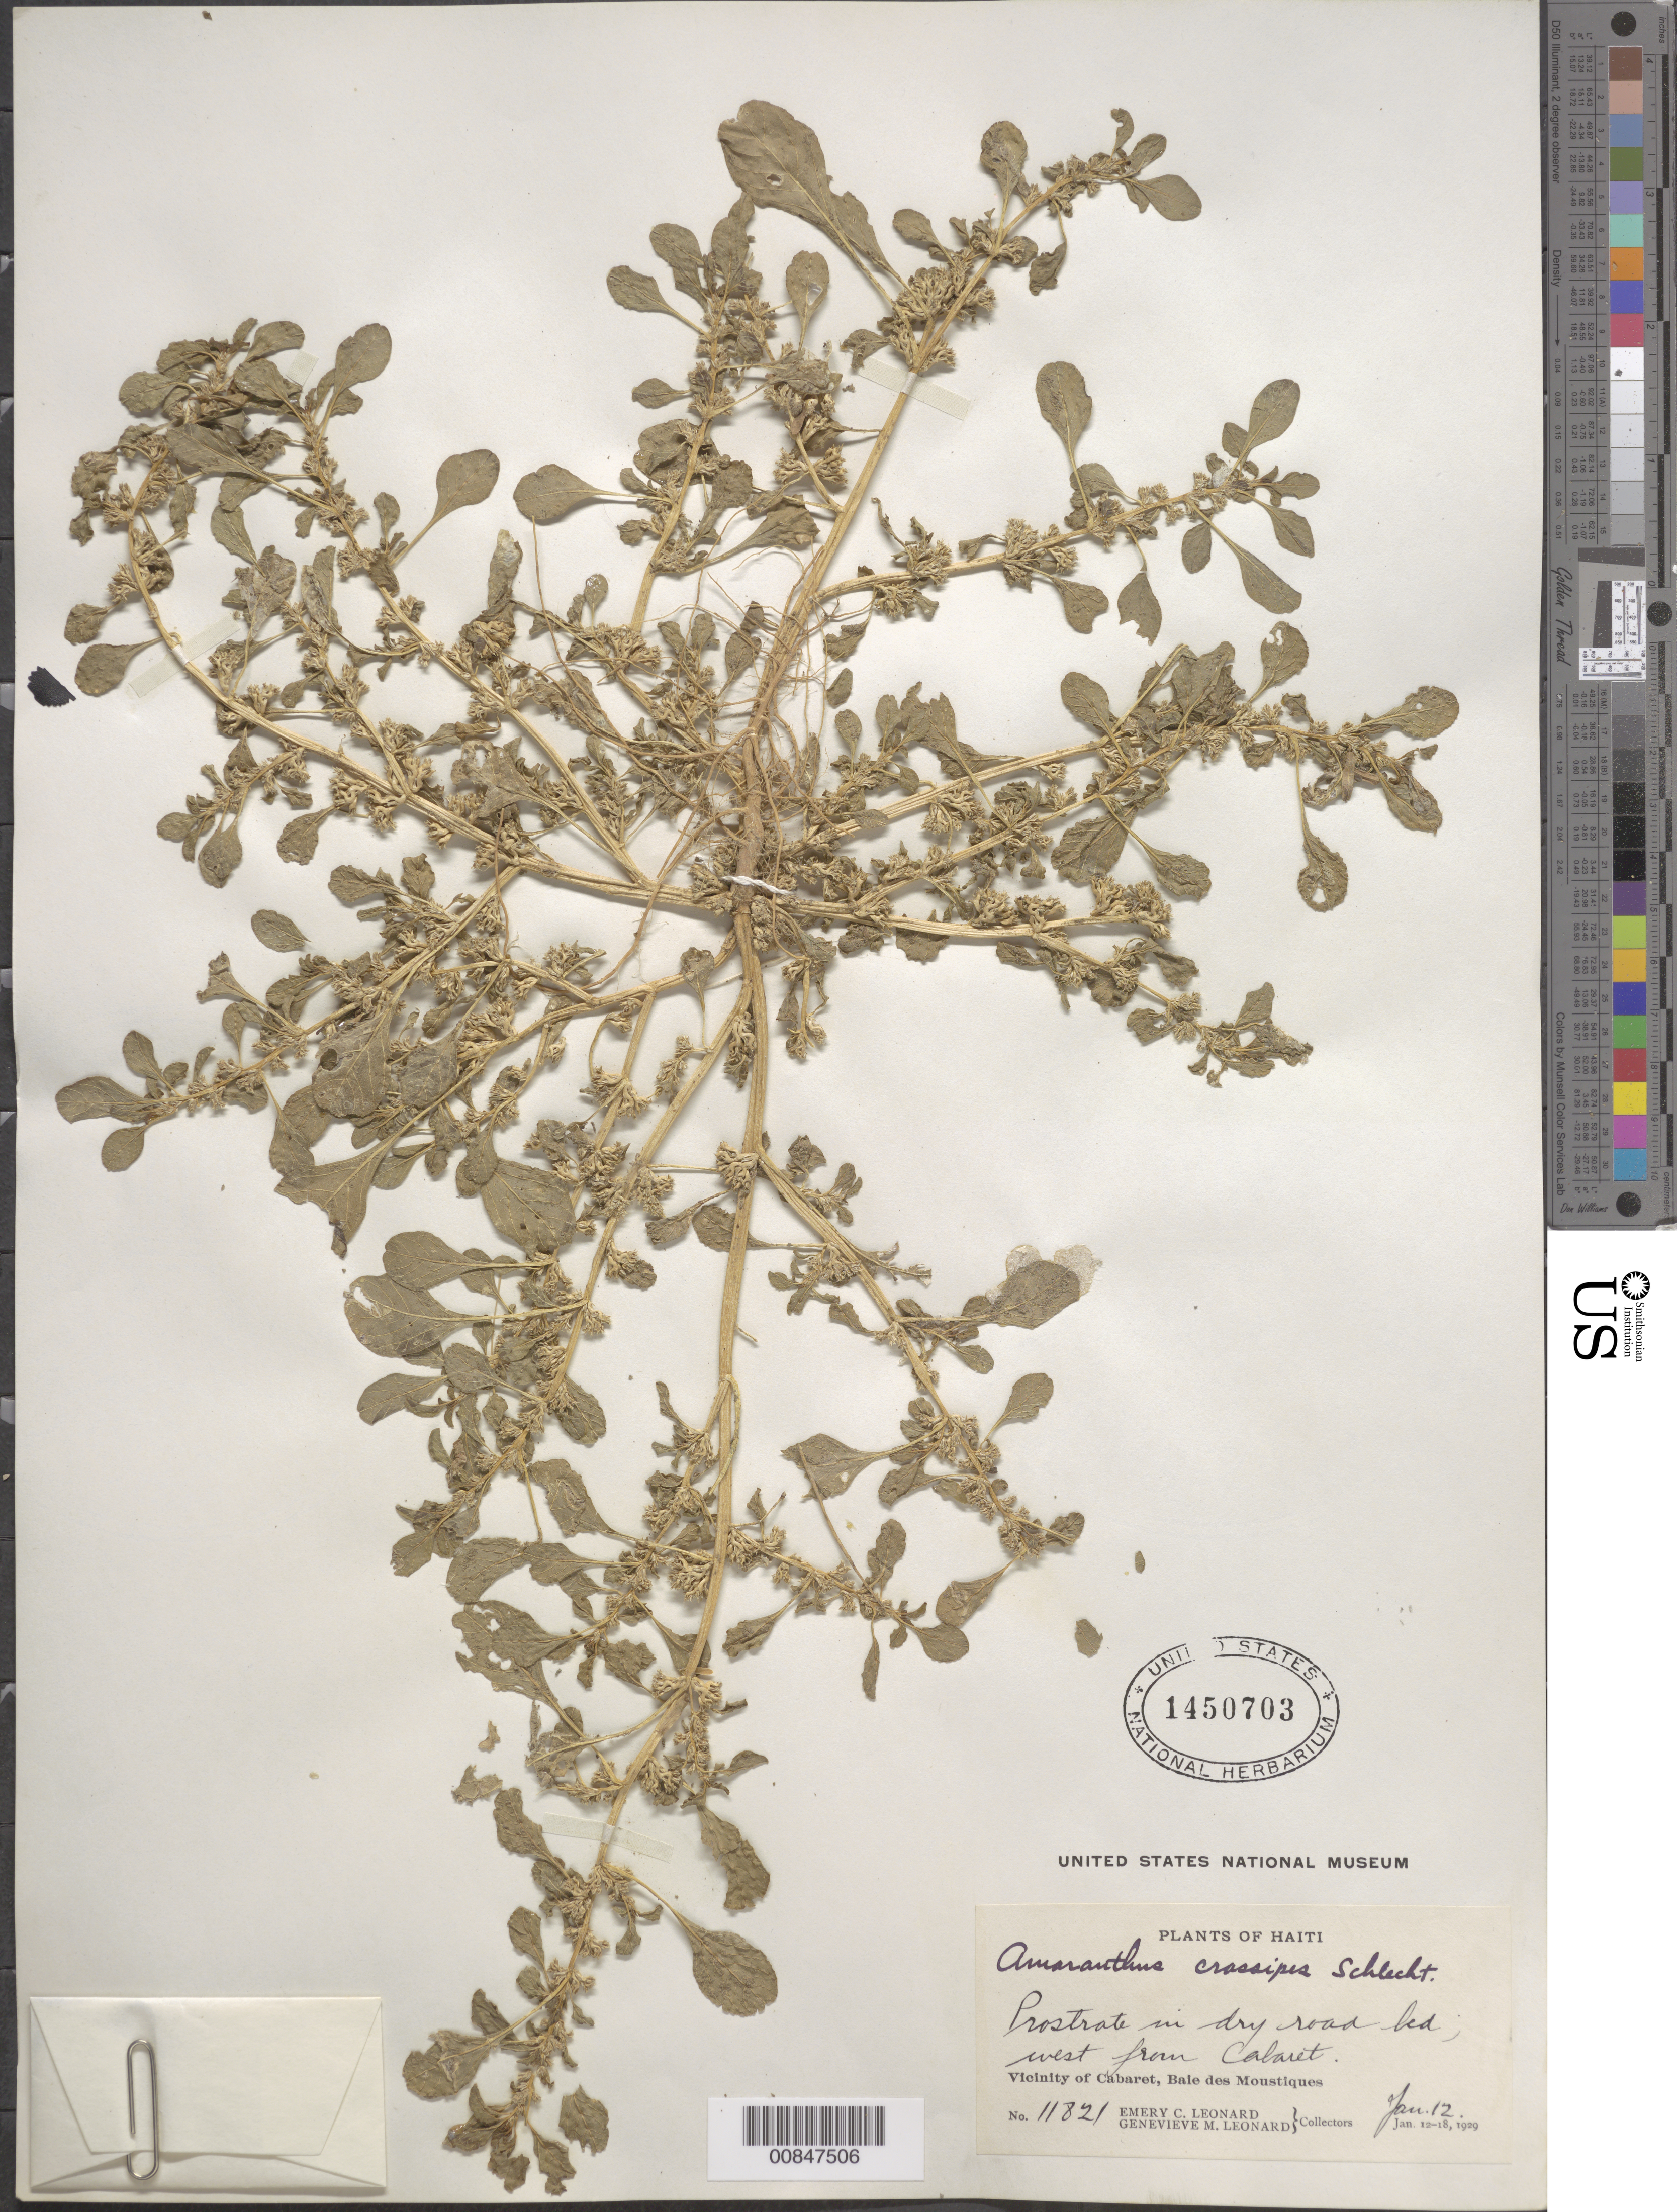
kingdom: Plantae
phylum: Tracheophyta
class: Magnoliopsida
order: Caryophyllales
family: Amaranthaceae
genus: Amaranthus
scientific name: Amaranthus crassipes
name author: Schltdl.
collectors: E. C. Leonard & G. M. Leonard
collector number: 11821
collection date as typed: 12 Jan 1929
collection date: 1929-01-12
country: Haiti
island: Hispaniola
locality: West from Cabaret. Baie des Moustiques.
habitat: Dry road bed.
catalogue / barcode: US 1450703